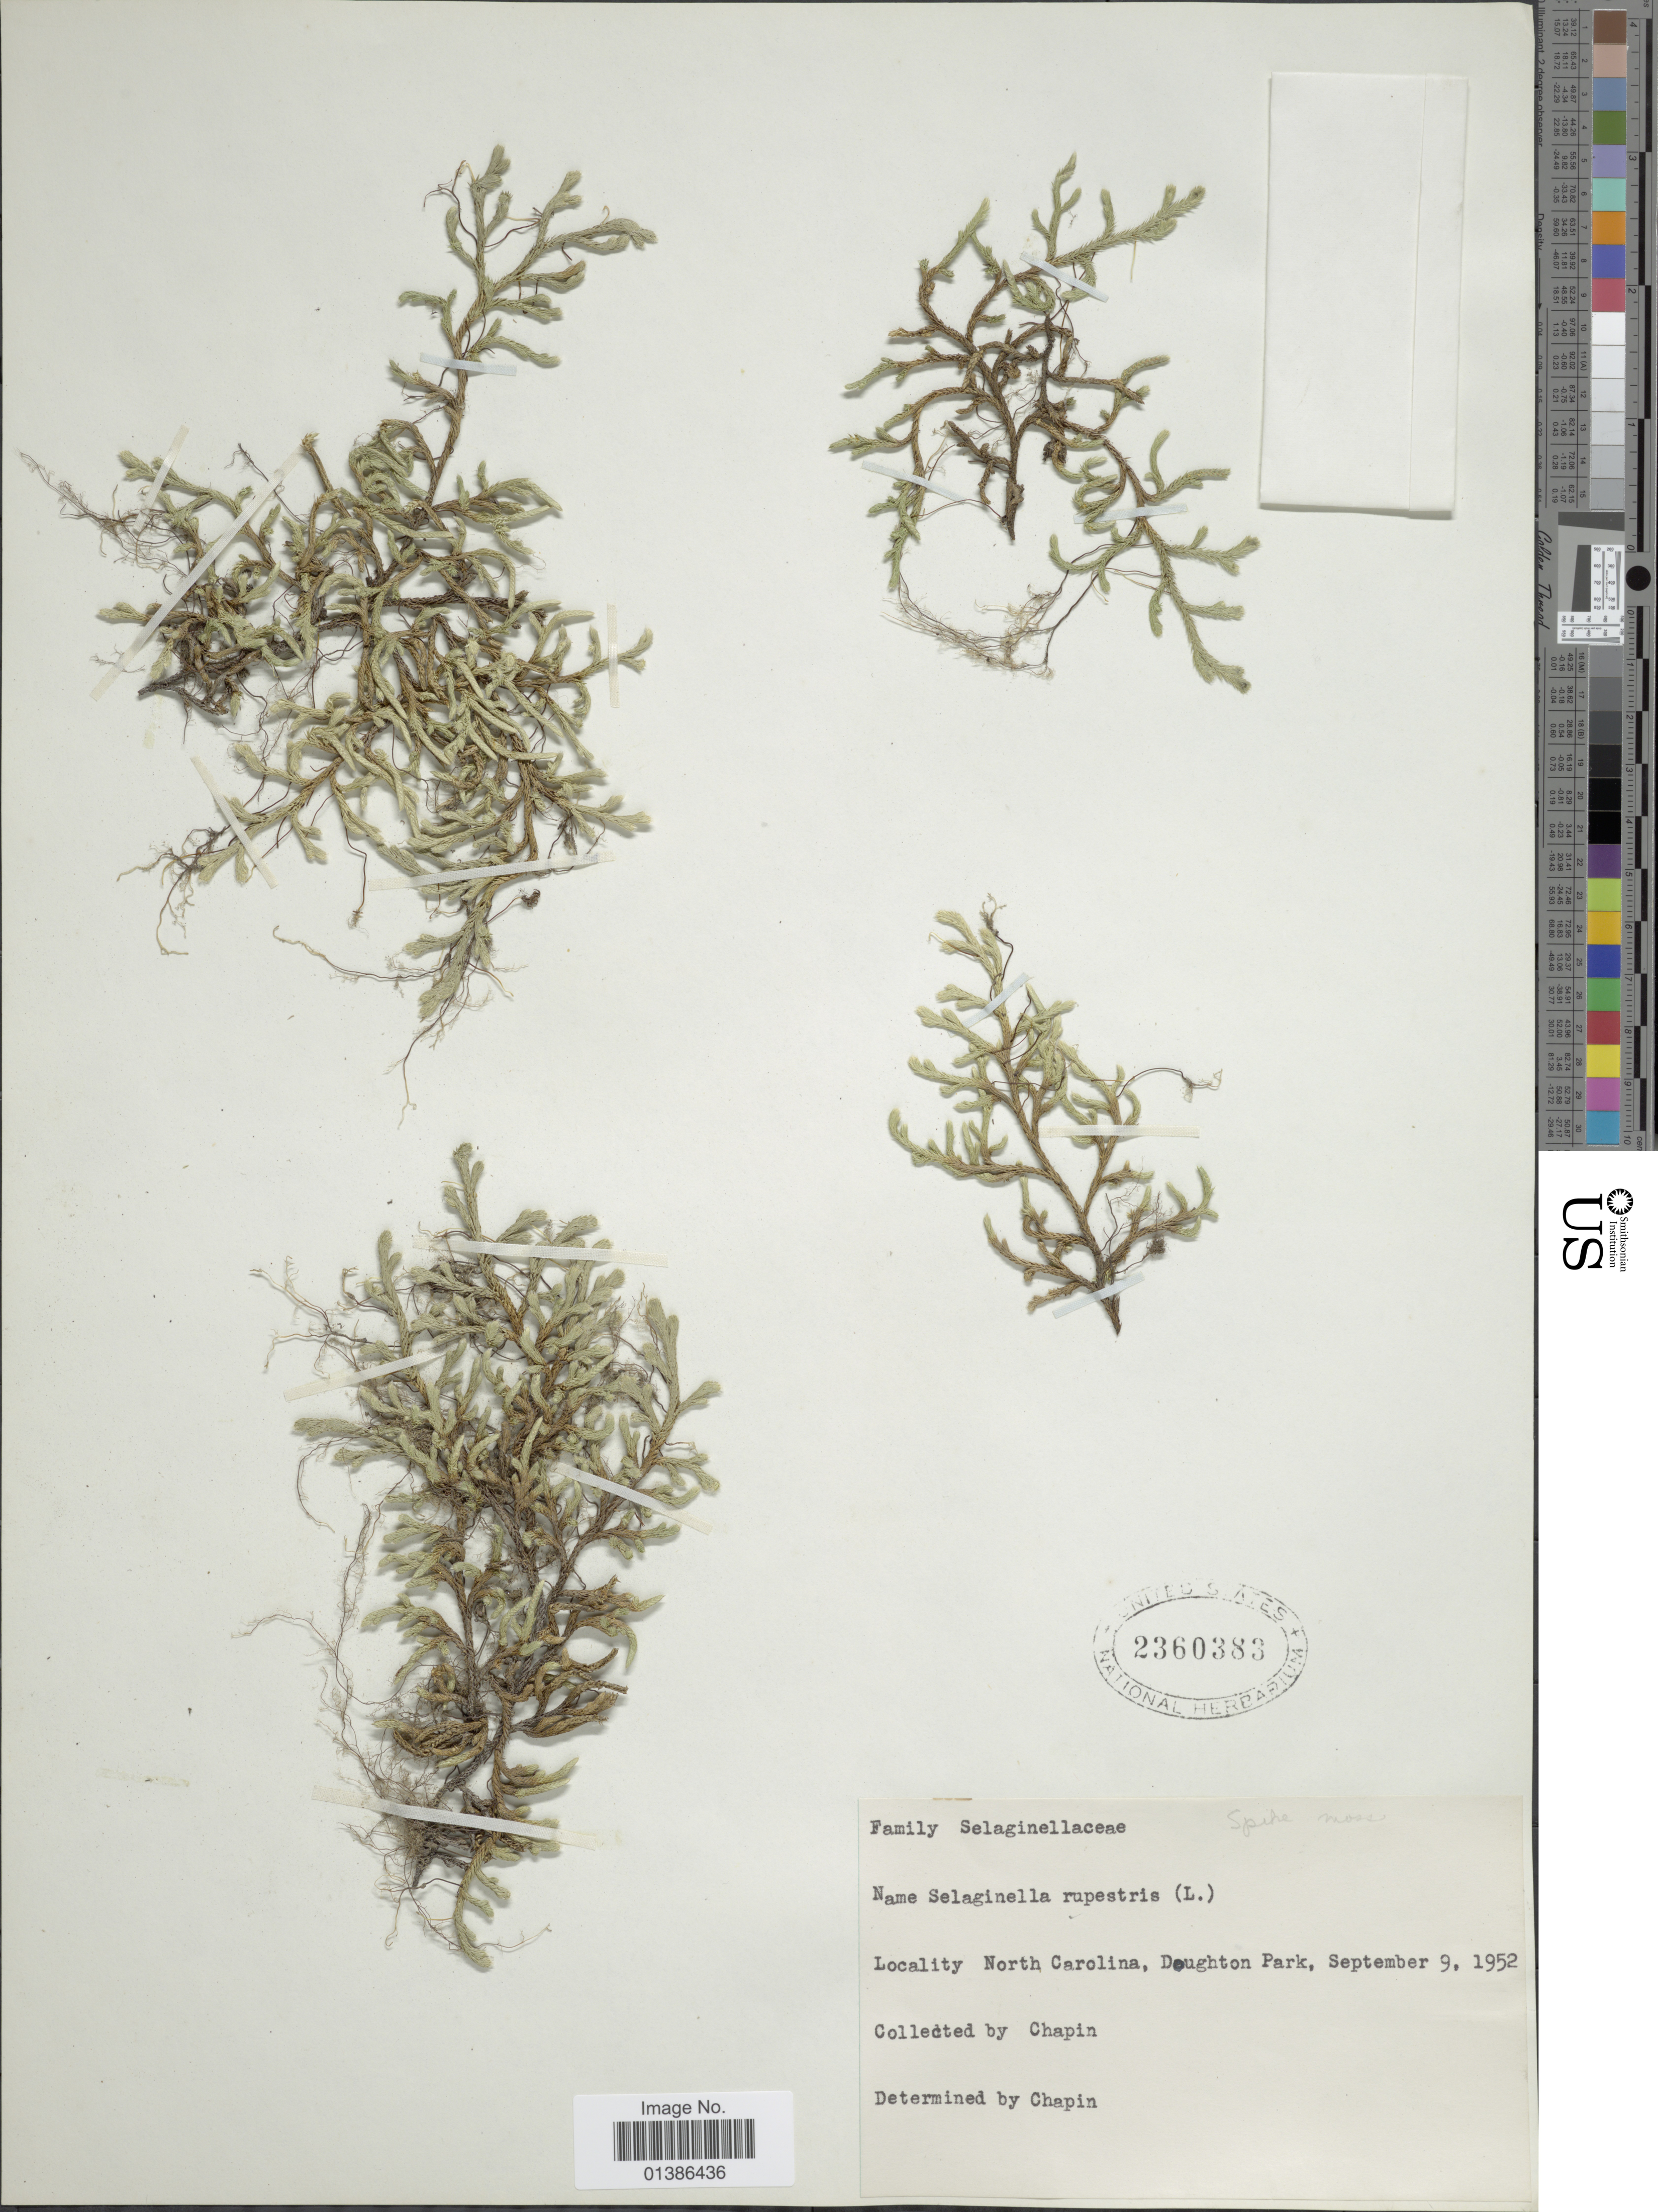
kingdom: Plantae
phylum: Tracheophyta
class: Lycopodiopsida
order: Selaginellales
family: Selaginellaceae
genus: Selaginella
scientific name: Selaginella rupestris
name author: (L.) Spring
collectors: -. Chapin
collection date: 1952-09-09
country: United States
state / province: North Carolina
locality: Doughton Park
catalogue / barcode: US 2360383